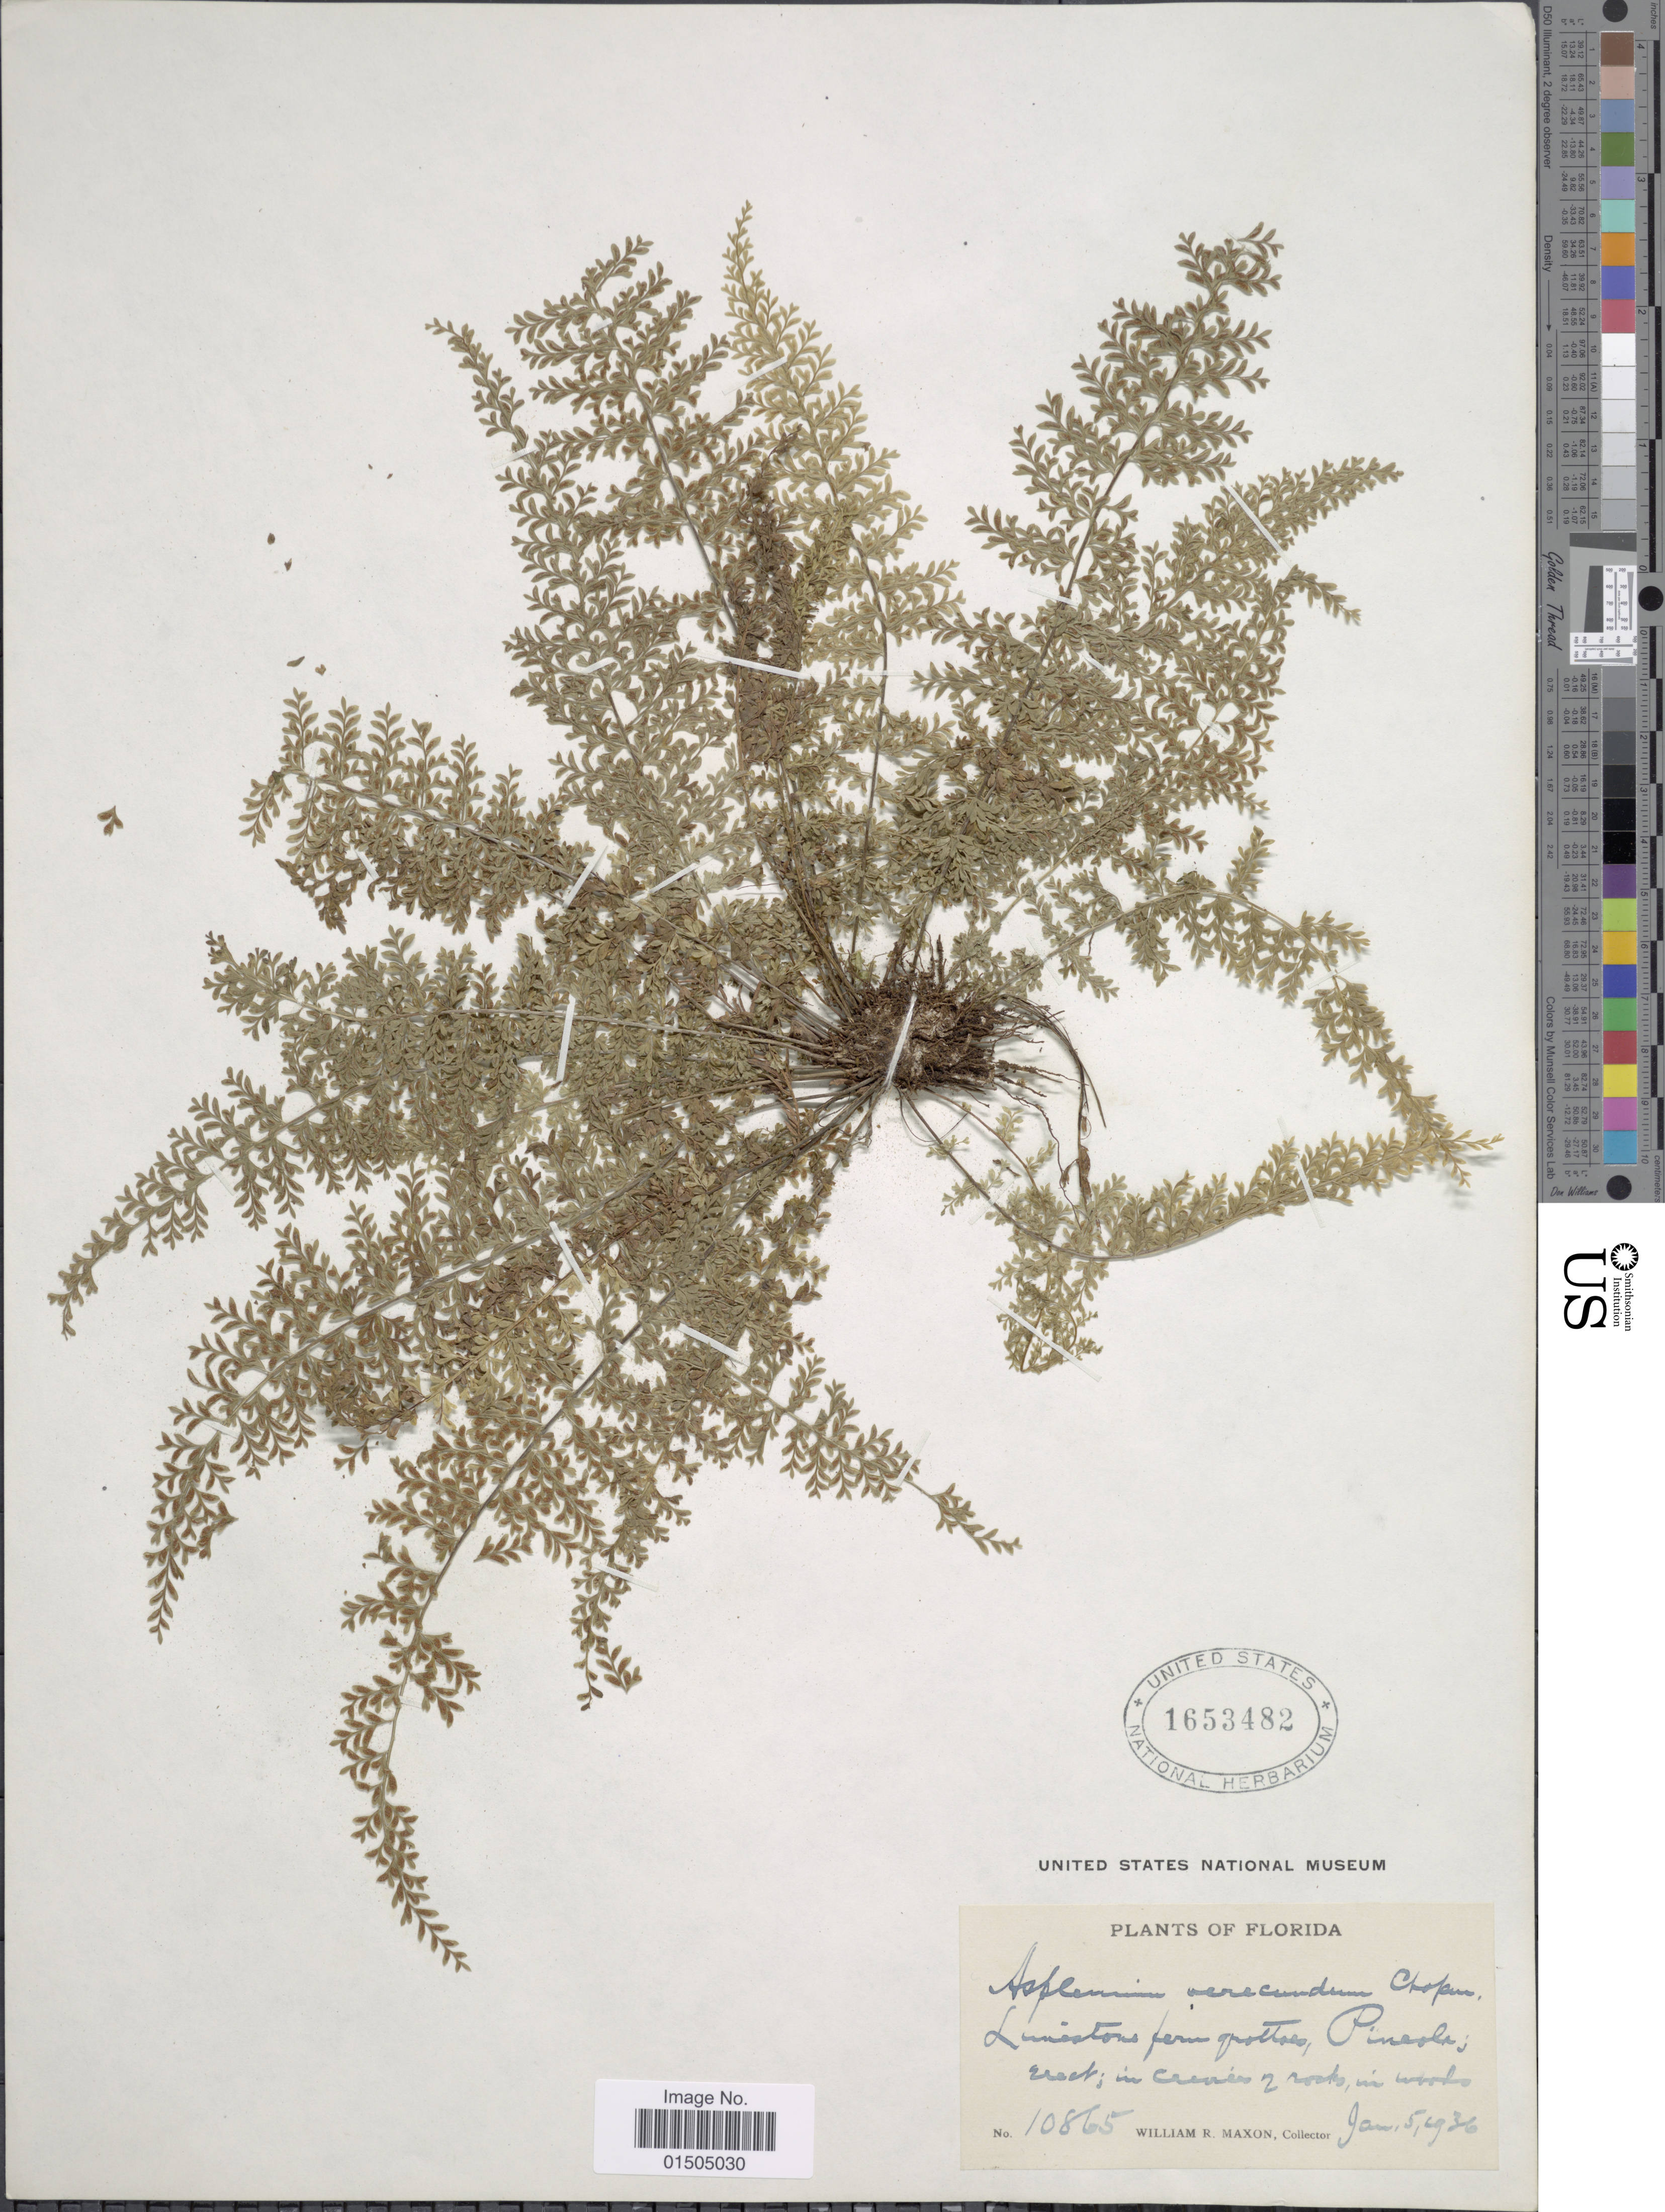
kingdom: Plantae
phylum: Tracheophyta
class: Polypodiopsida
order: Polypodiales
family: Aspleniaceae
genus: Asplenium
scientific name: Asplenium verecundum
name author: Chapm.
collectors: W. R. Maxon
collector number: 10865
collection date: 1936-01-05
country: United States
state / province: Florida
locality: Limestone fern grottoes, Pineola.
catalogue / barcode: US 1653482